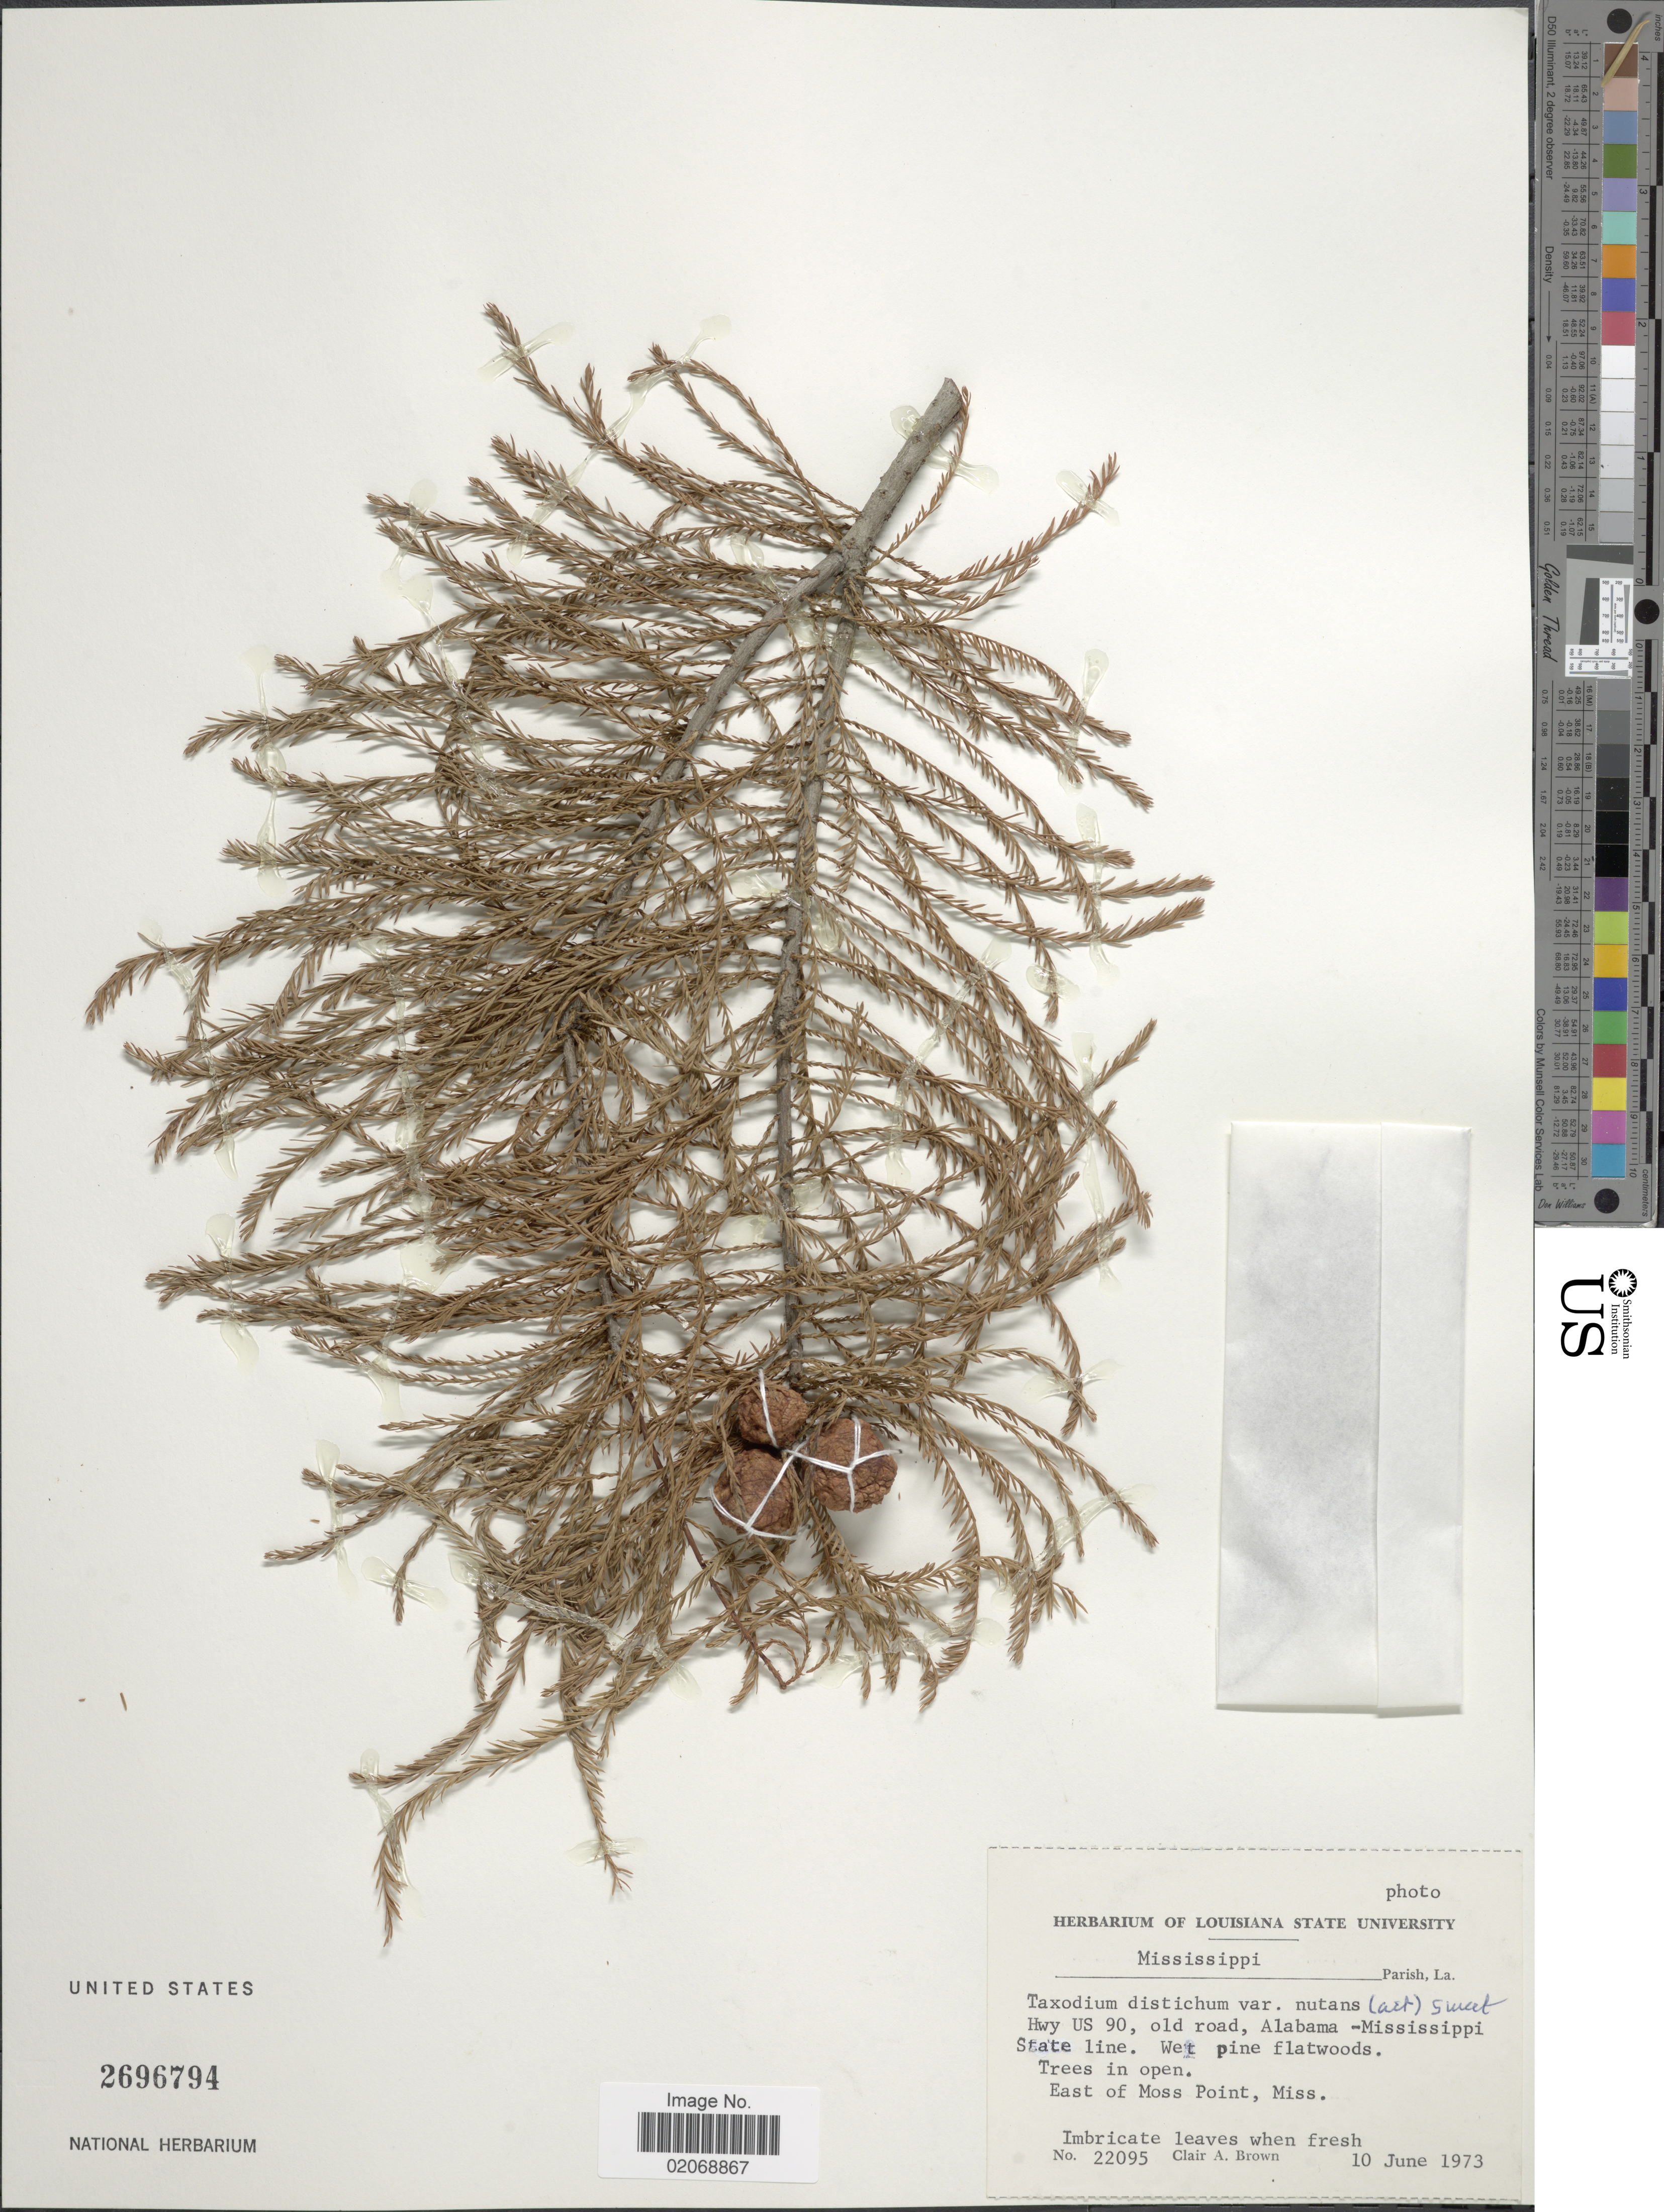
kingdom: Plantae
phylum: Tracheophyta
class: Pinopsida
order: Pinales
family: Cupressaceae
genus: Taxodium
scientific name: Taxodium ascendens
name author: Brongn.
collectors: C. A. Brown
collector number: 22095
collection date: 1973-06-10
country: United States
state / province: Mississippi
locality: Hwy. US 90, old road, Alabama - Mississippi State Line. East of Moss Point, Miss. Parish La.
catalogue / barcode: US 2696794